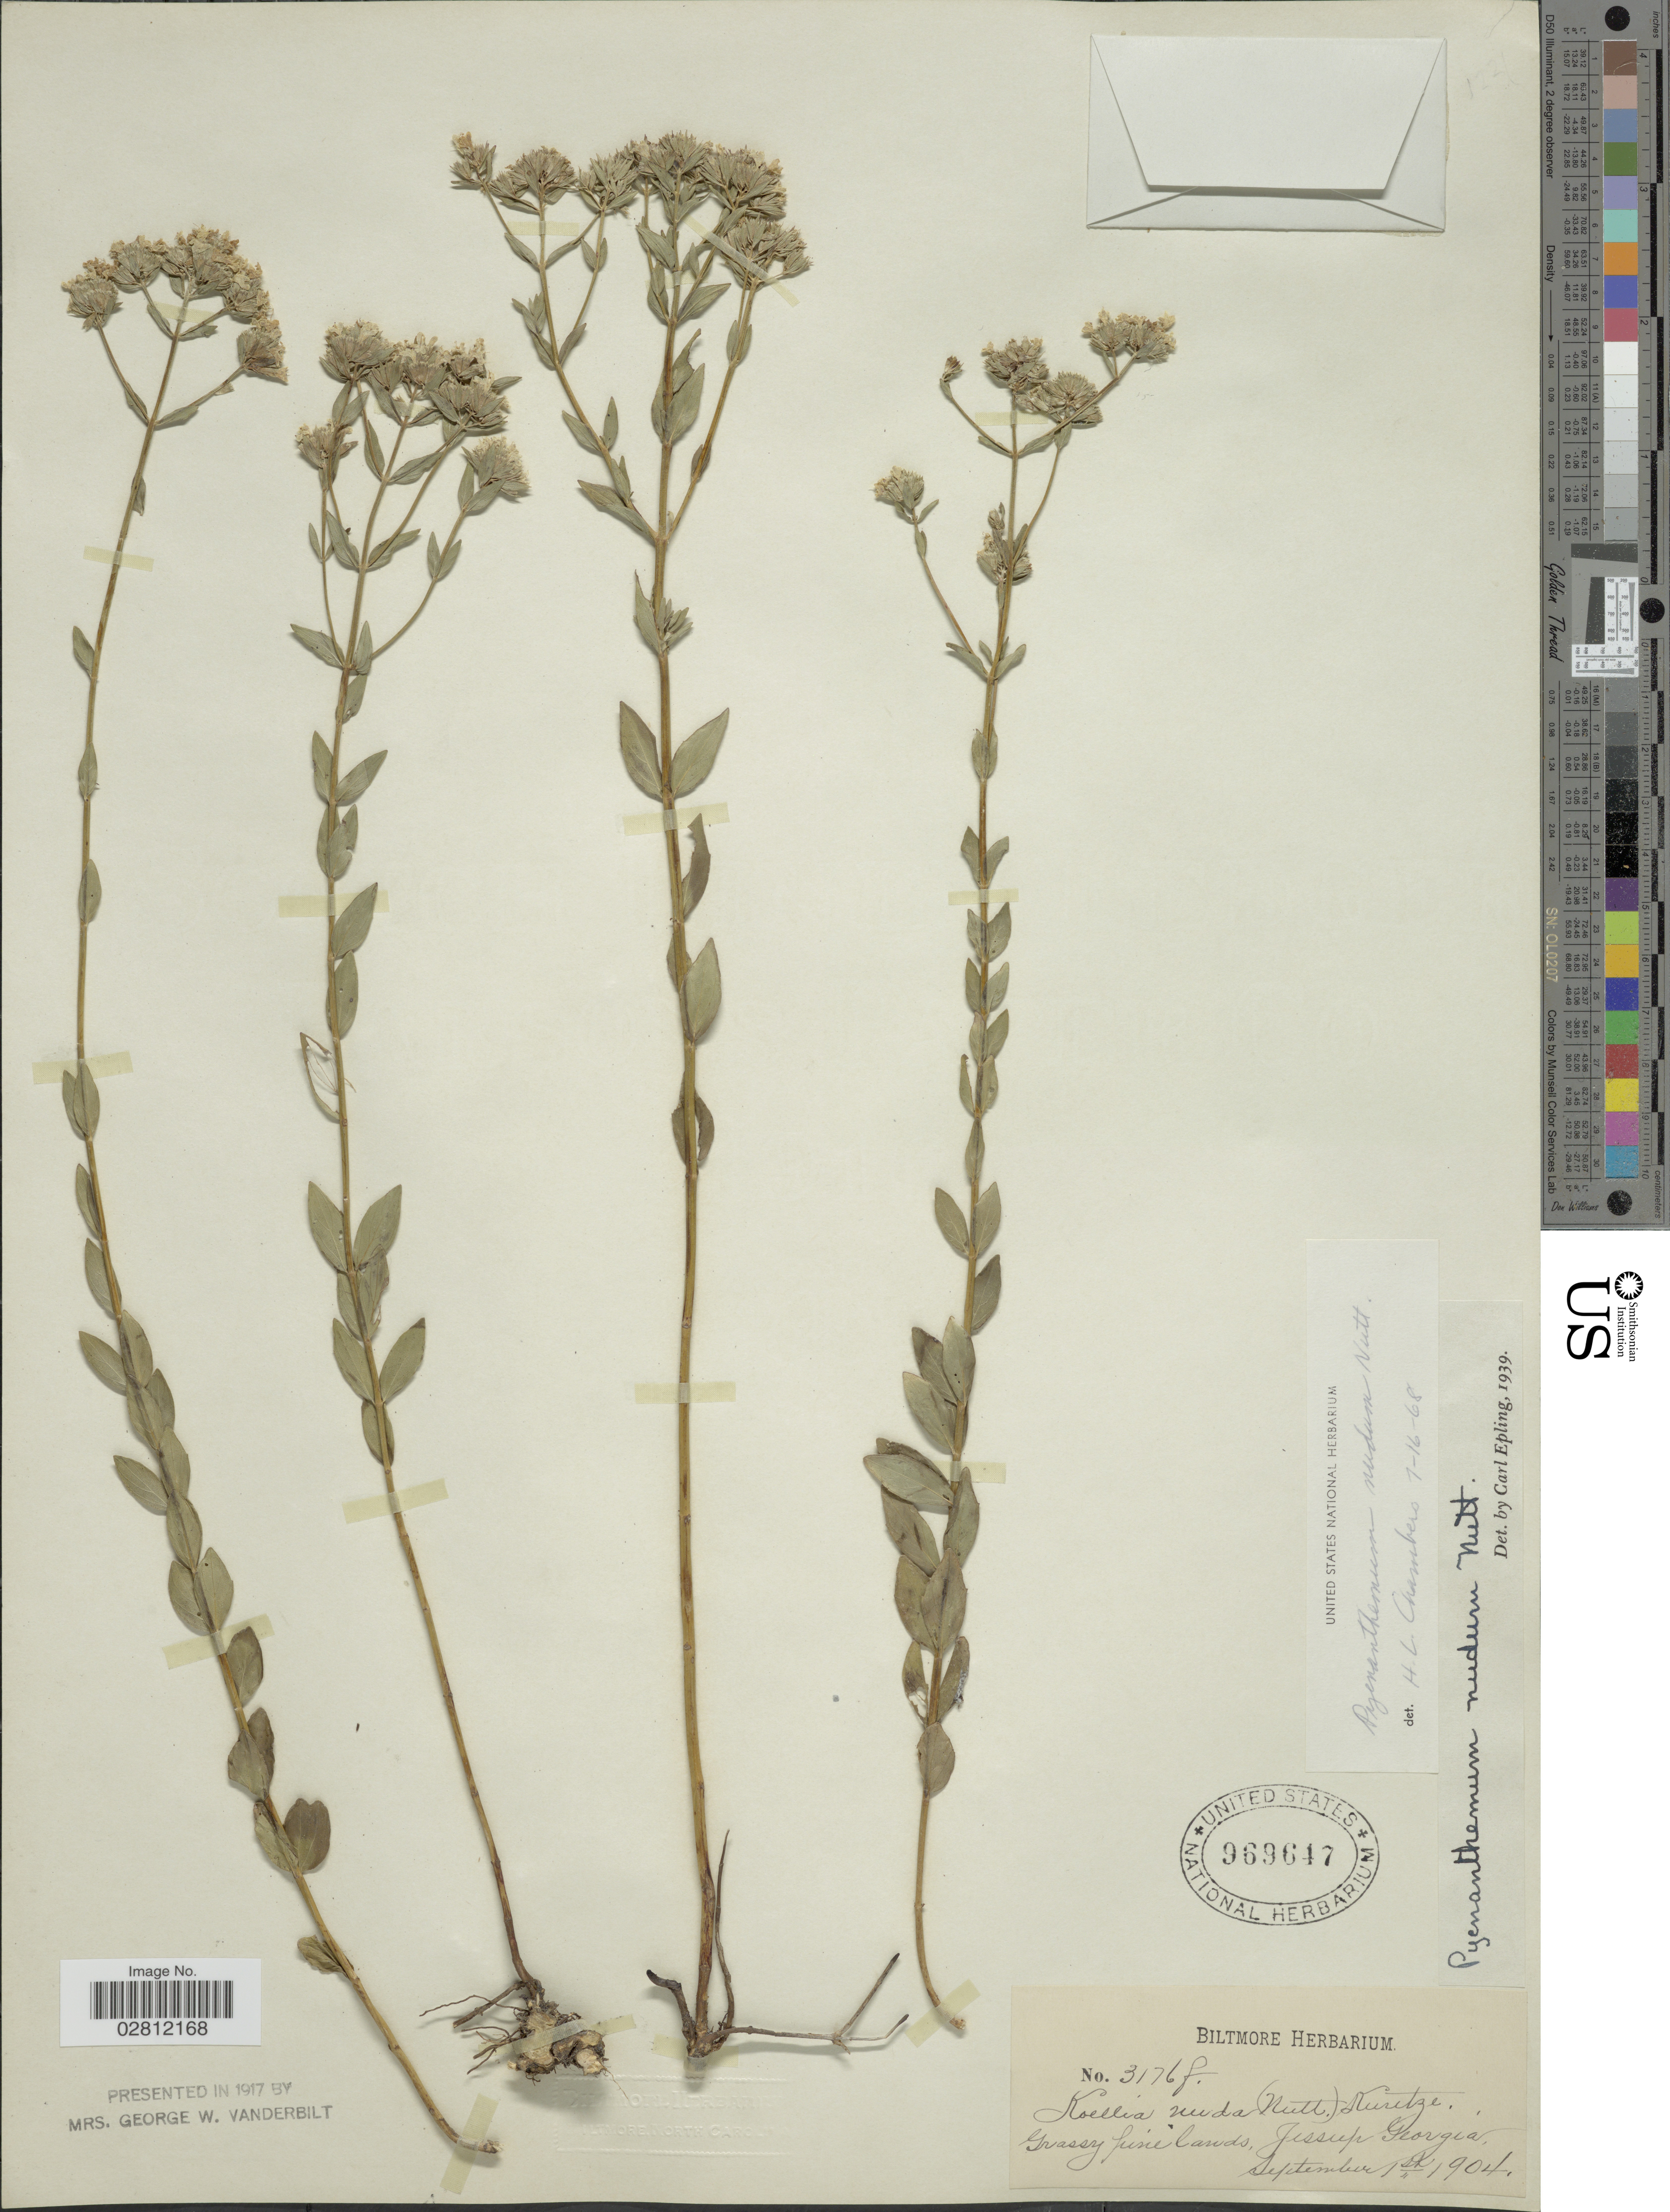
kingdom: Plantae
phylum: Tracheophyta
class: Magnoliopsida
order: Lamiales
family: Lamiaceae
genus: Pycnanthemum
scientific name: Pycnanthemum nudum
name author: Nutt.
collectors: ex herb. Biltmore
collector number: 3176f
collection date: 1904-09-01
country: United States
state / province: Georgia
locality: Grassy pine lands, Jessup.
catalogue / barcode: US 969647